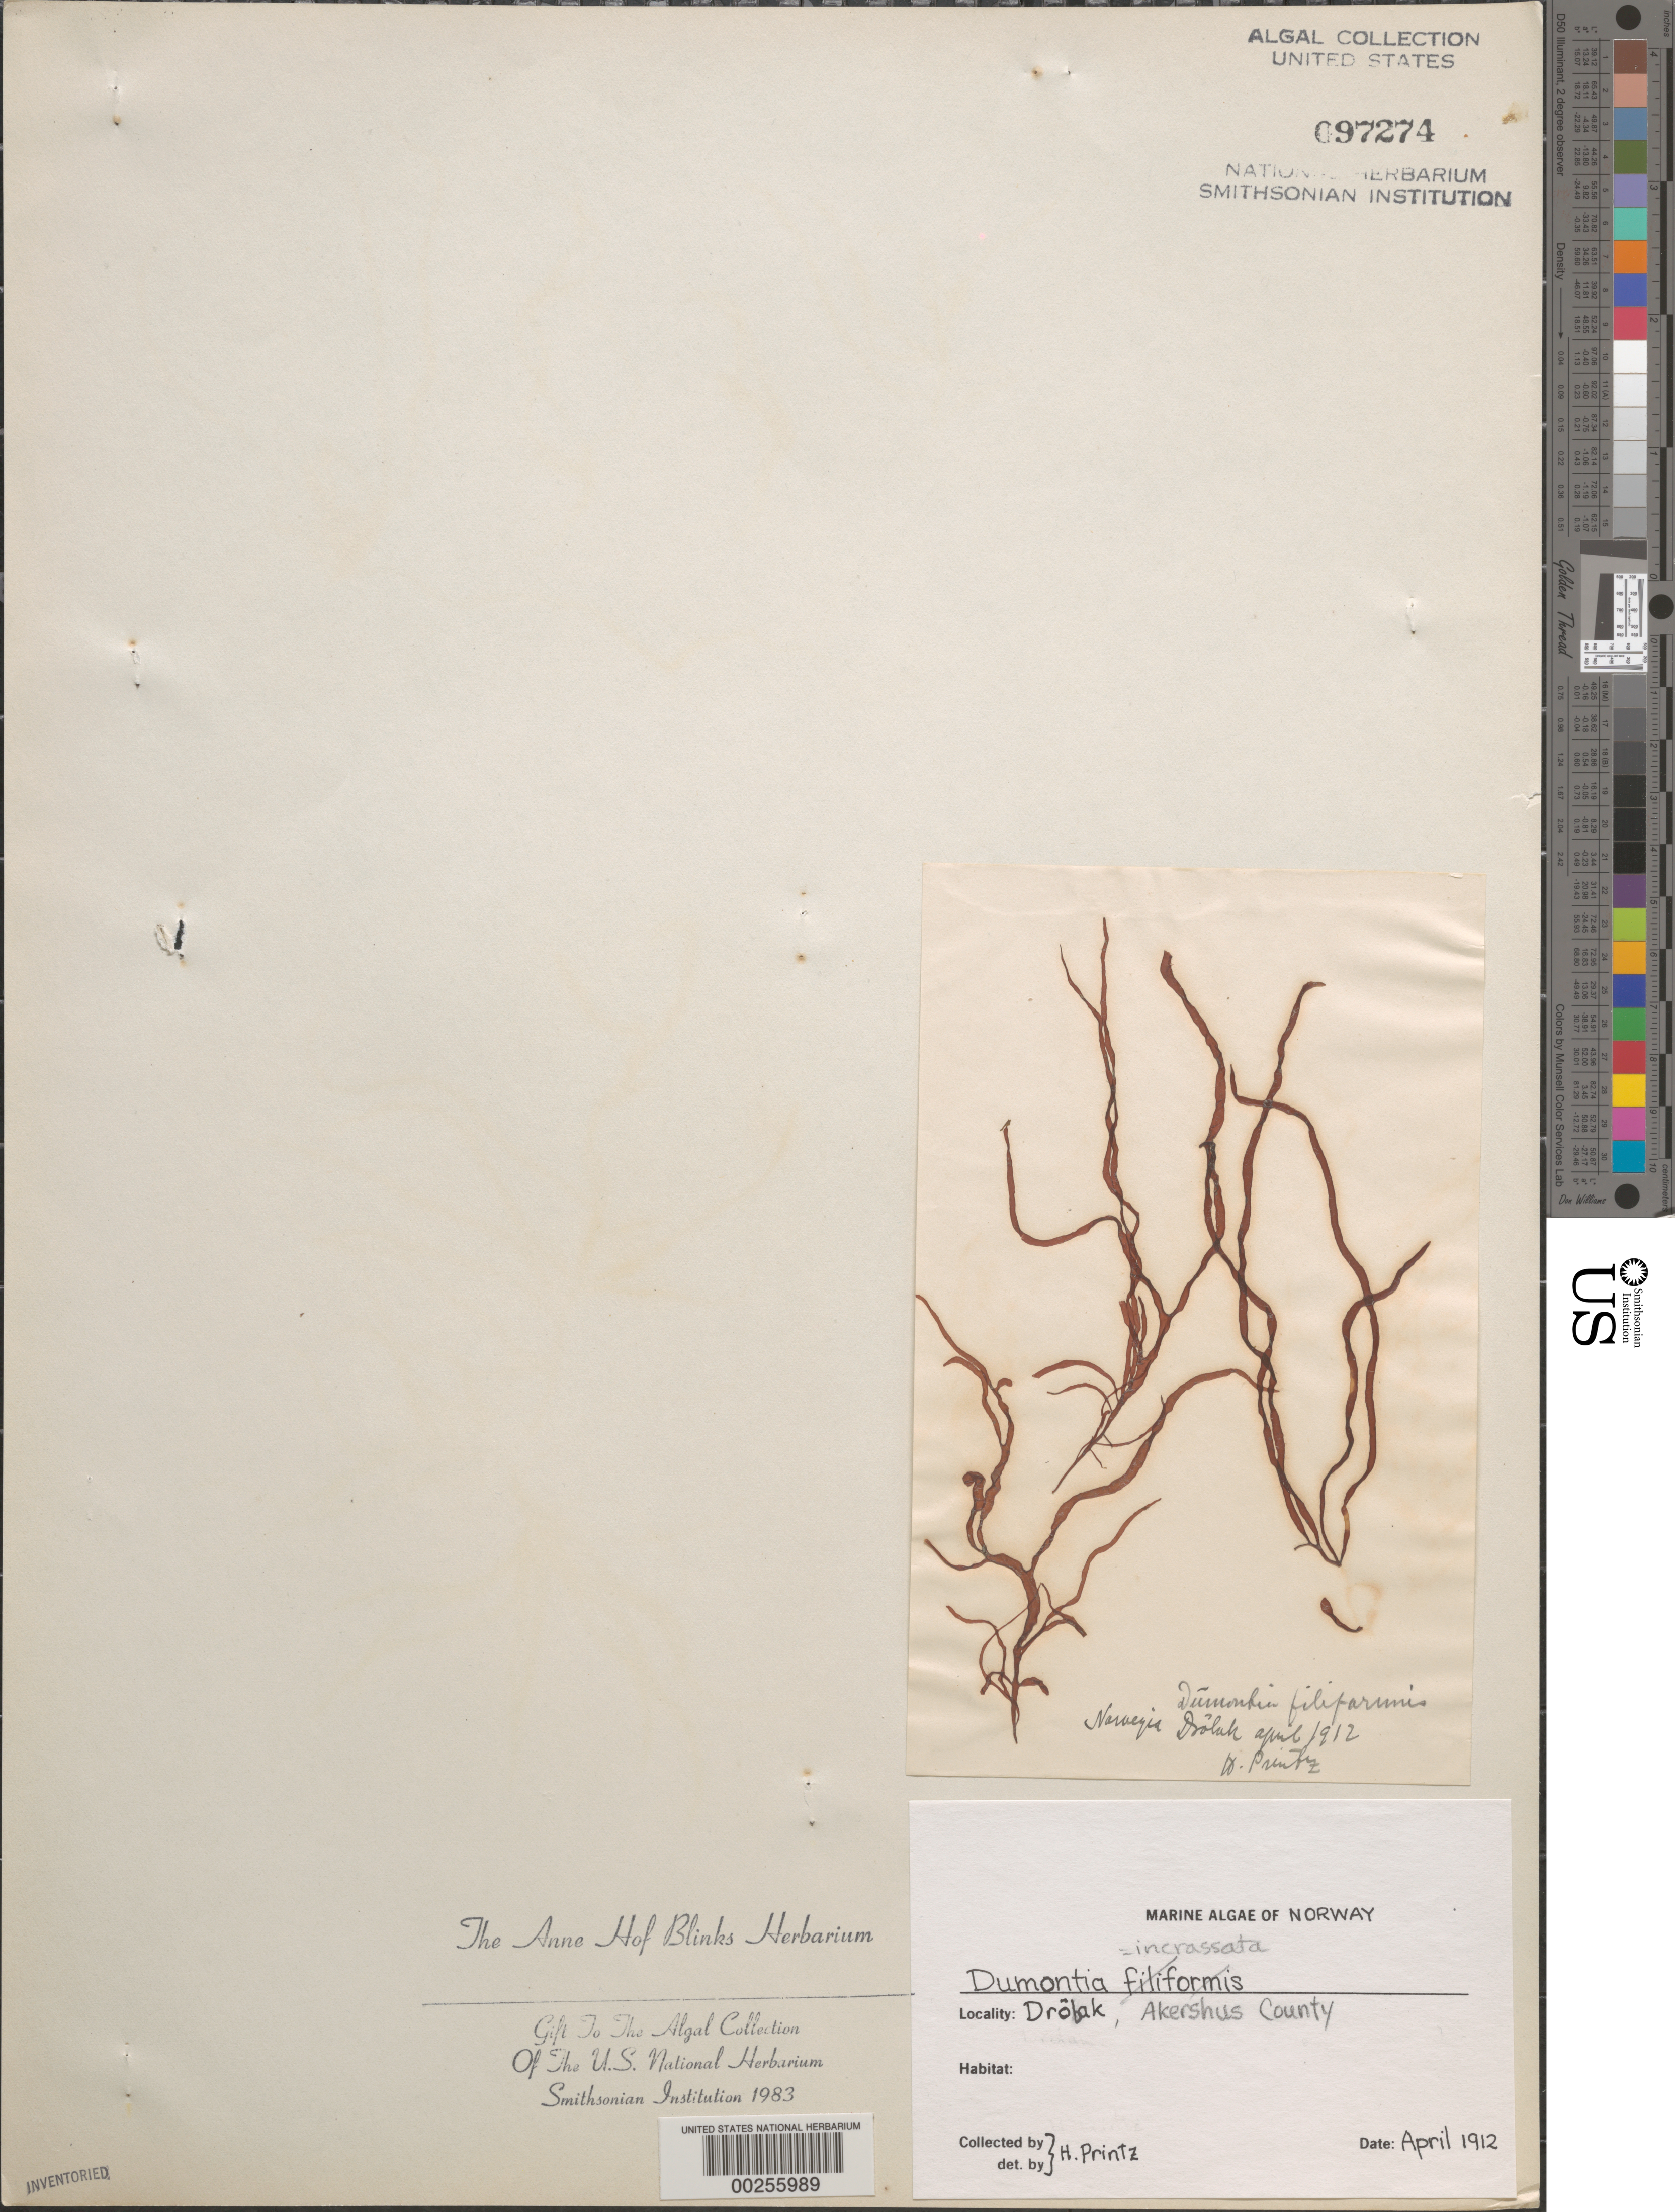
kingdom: Plantae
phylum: Rhodophyta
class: Florideophyceae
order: Gigartinales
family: Dumontiaceae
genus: Dumontia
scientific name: Dumontia incrassata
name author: (O.F. Müller) J.V.Lamouroux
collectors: H. Printz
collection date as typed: Apr 1912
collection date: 1912-04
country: Norway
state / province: Akershus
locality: Drobak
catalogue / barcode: US 97274